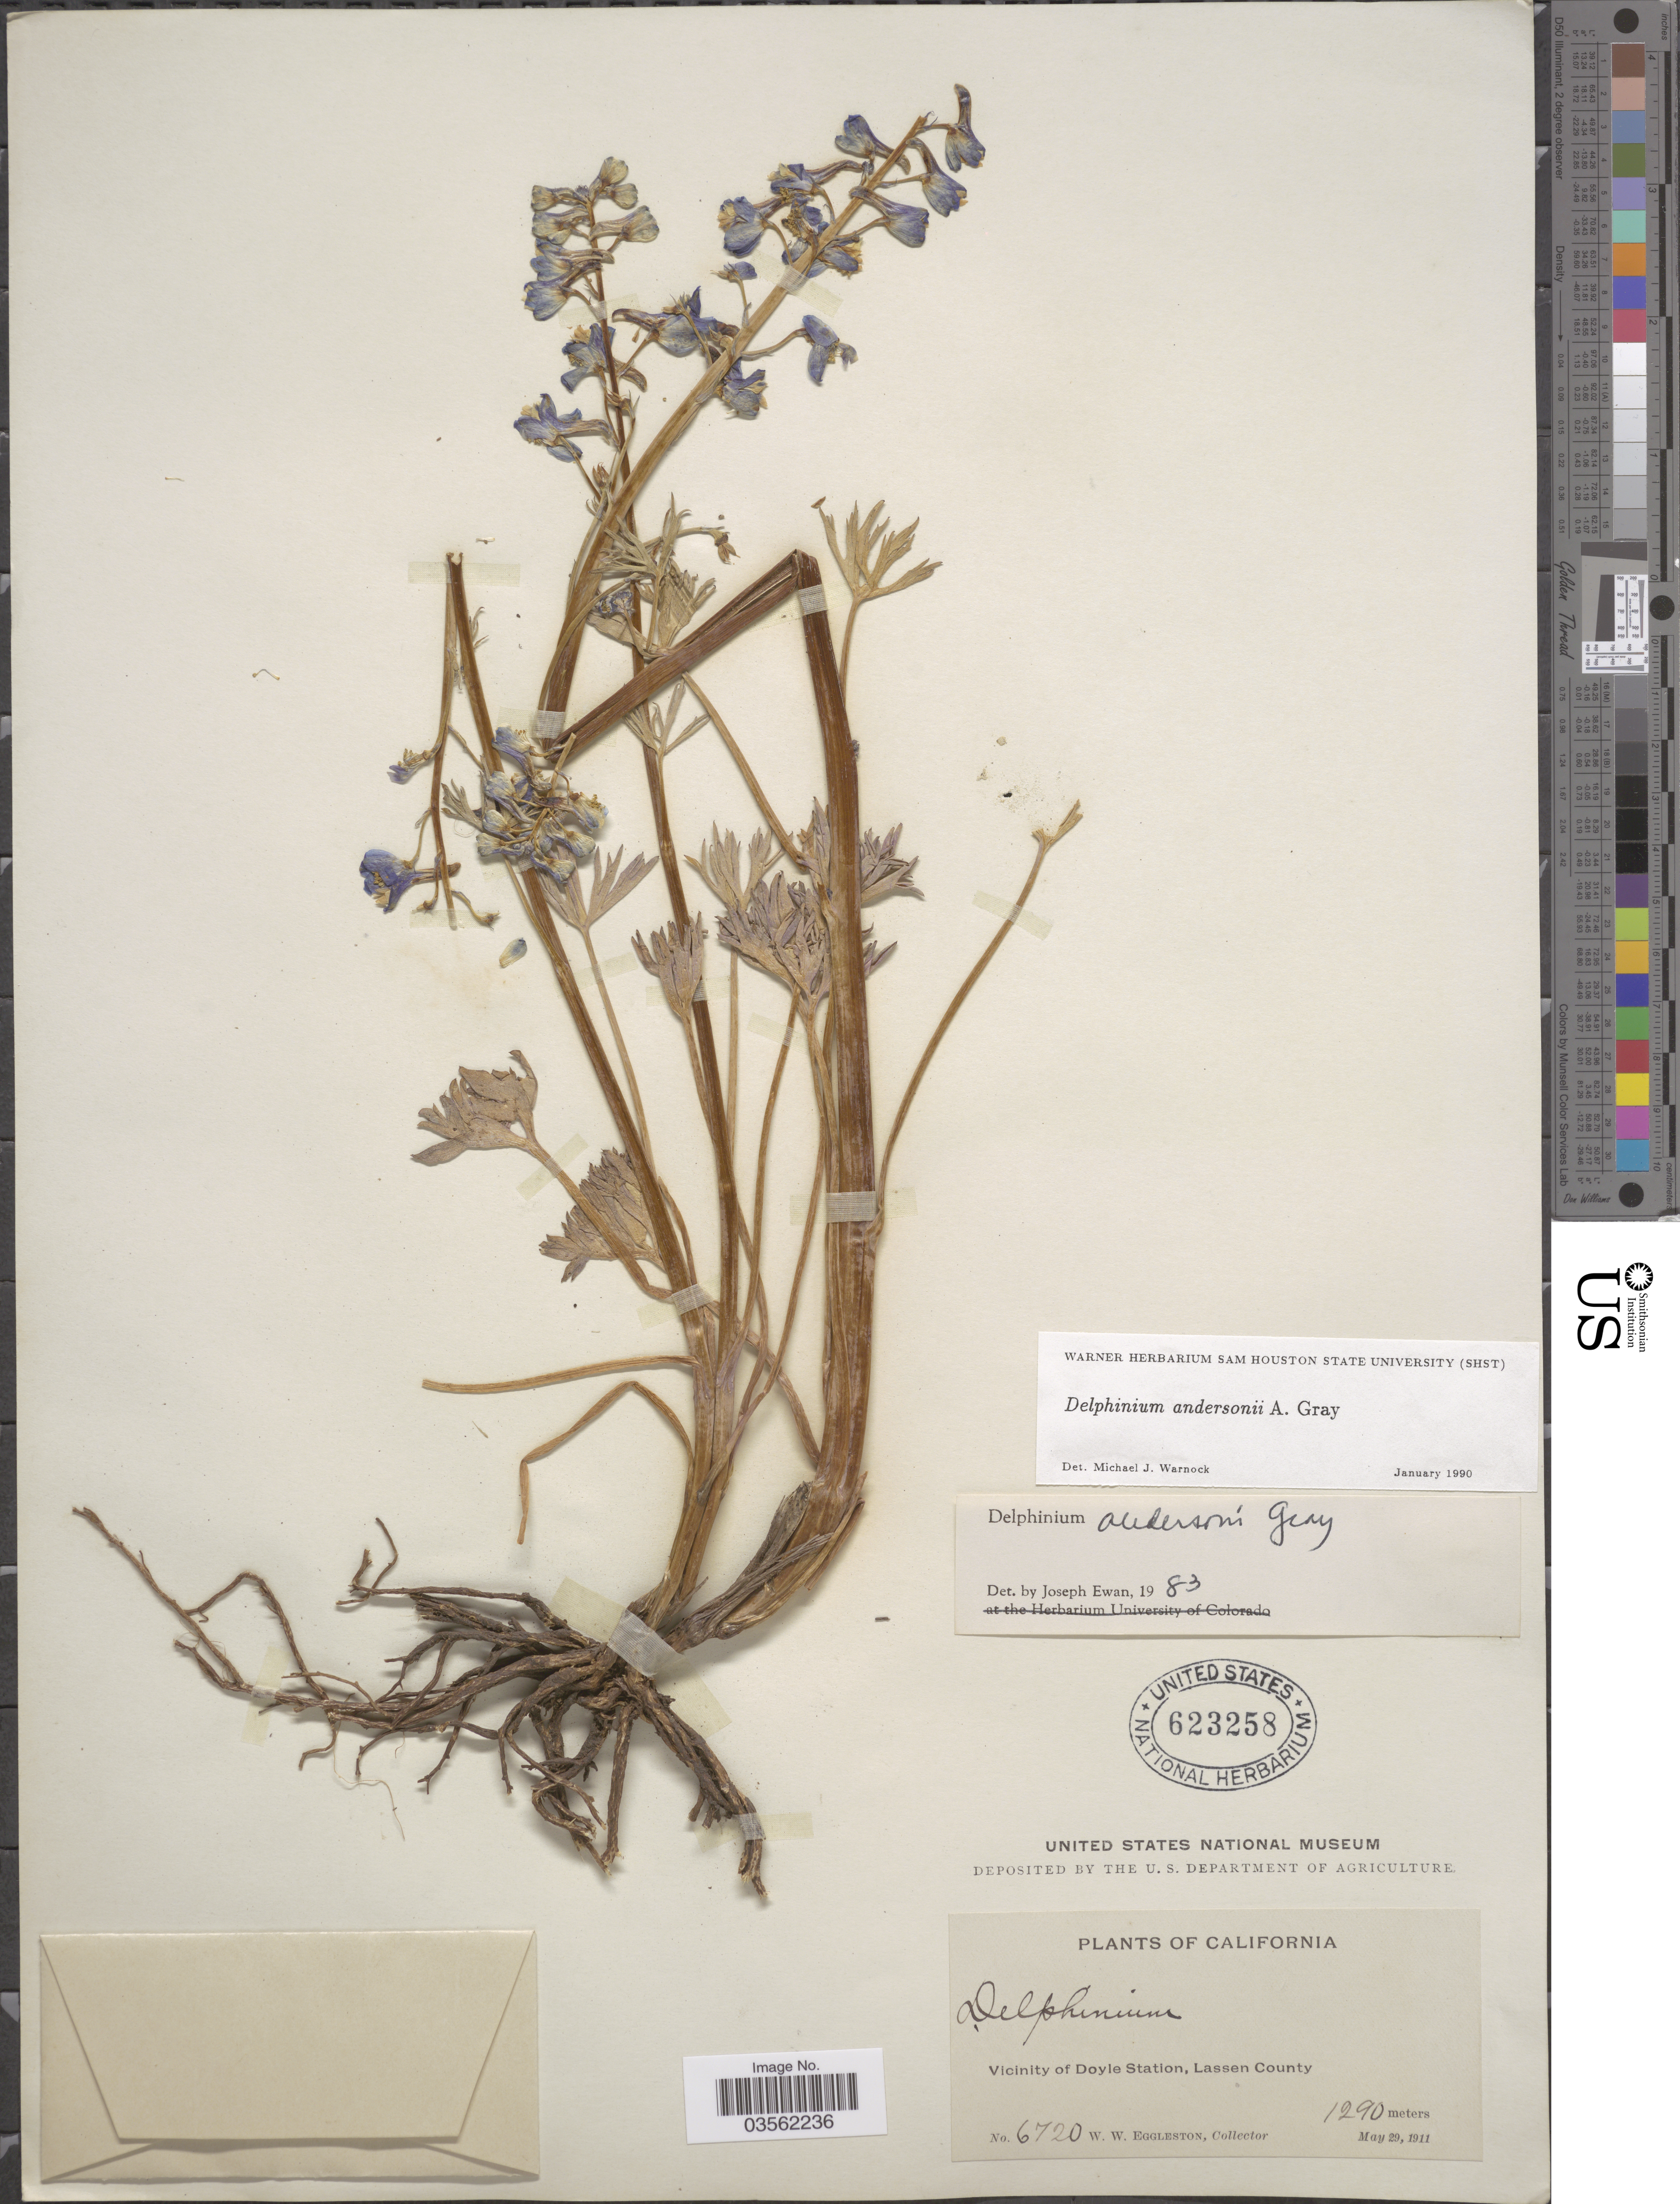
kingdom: Plantae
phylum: Tracheophyta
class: Magnoliopsida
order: Ranunculales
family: Ranunculaceae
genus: Delphinium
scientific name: Delphinium andersonii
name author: A. Gray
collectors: W. W. Eggleston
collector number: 6720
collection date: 1911-05-29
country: United States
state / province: California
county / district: Lassen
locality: Vicinity of Doyle Station, Lassen County.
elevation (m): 1290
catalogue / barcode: US 623258